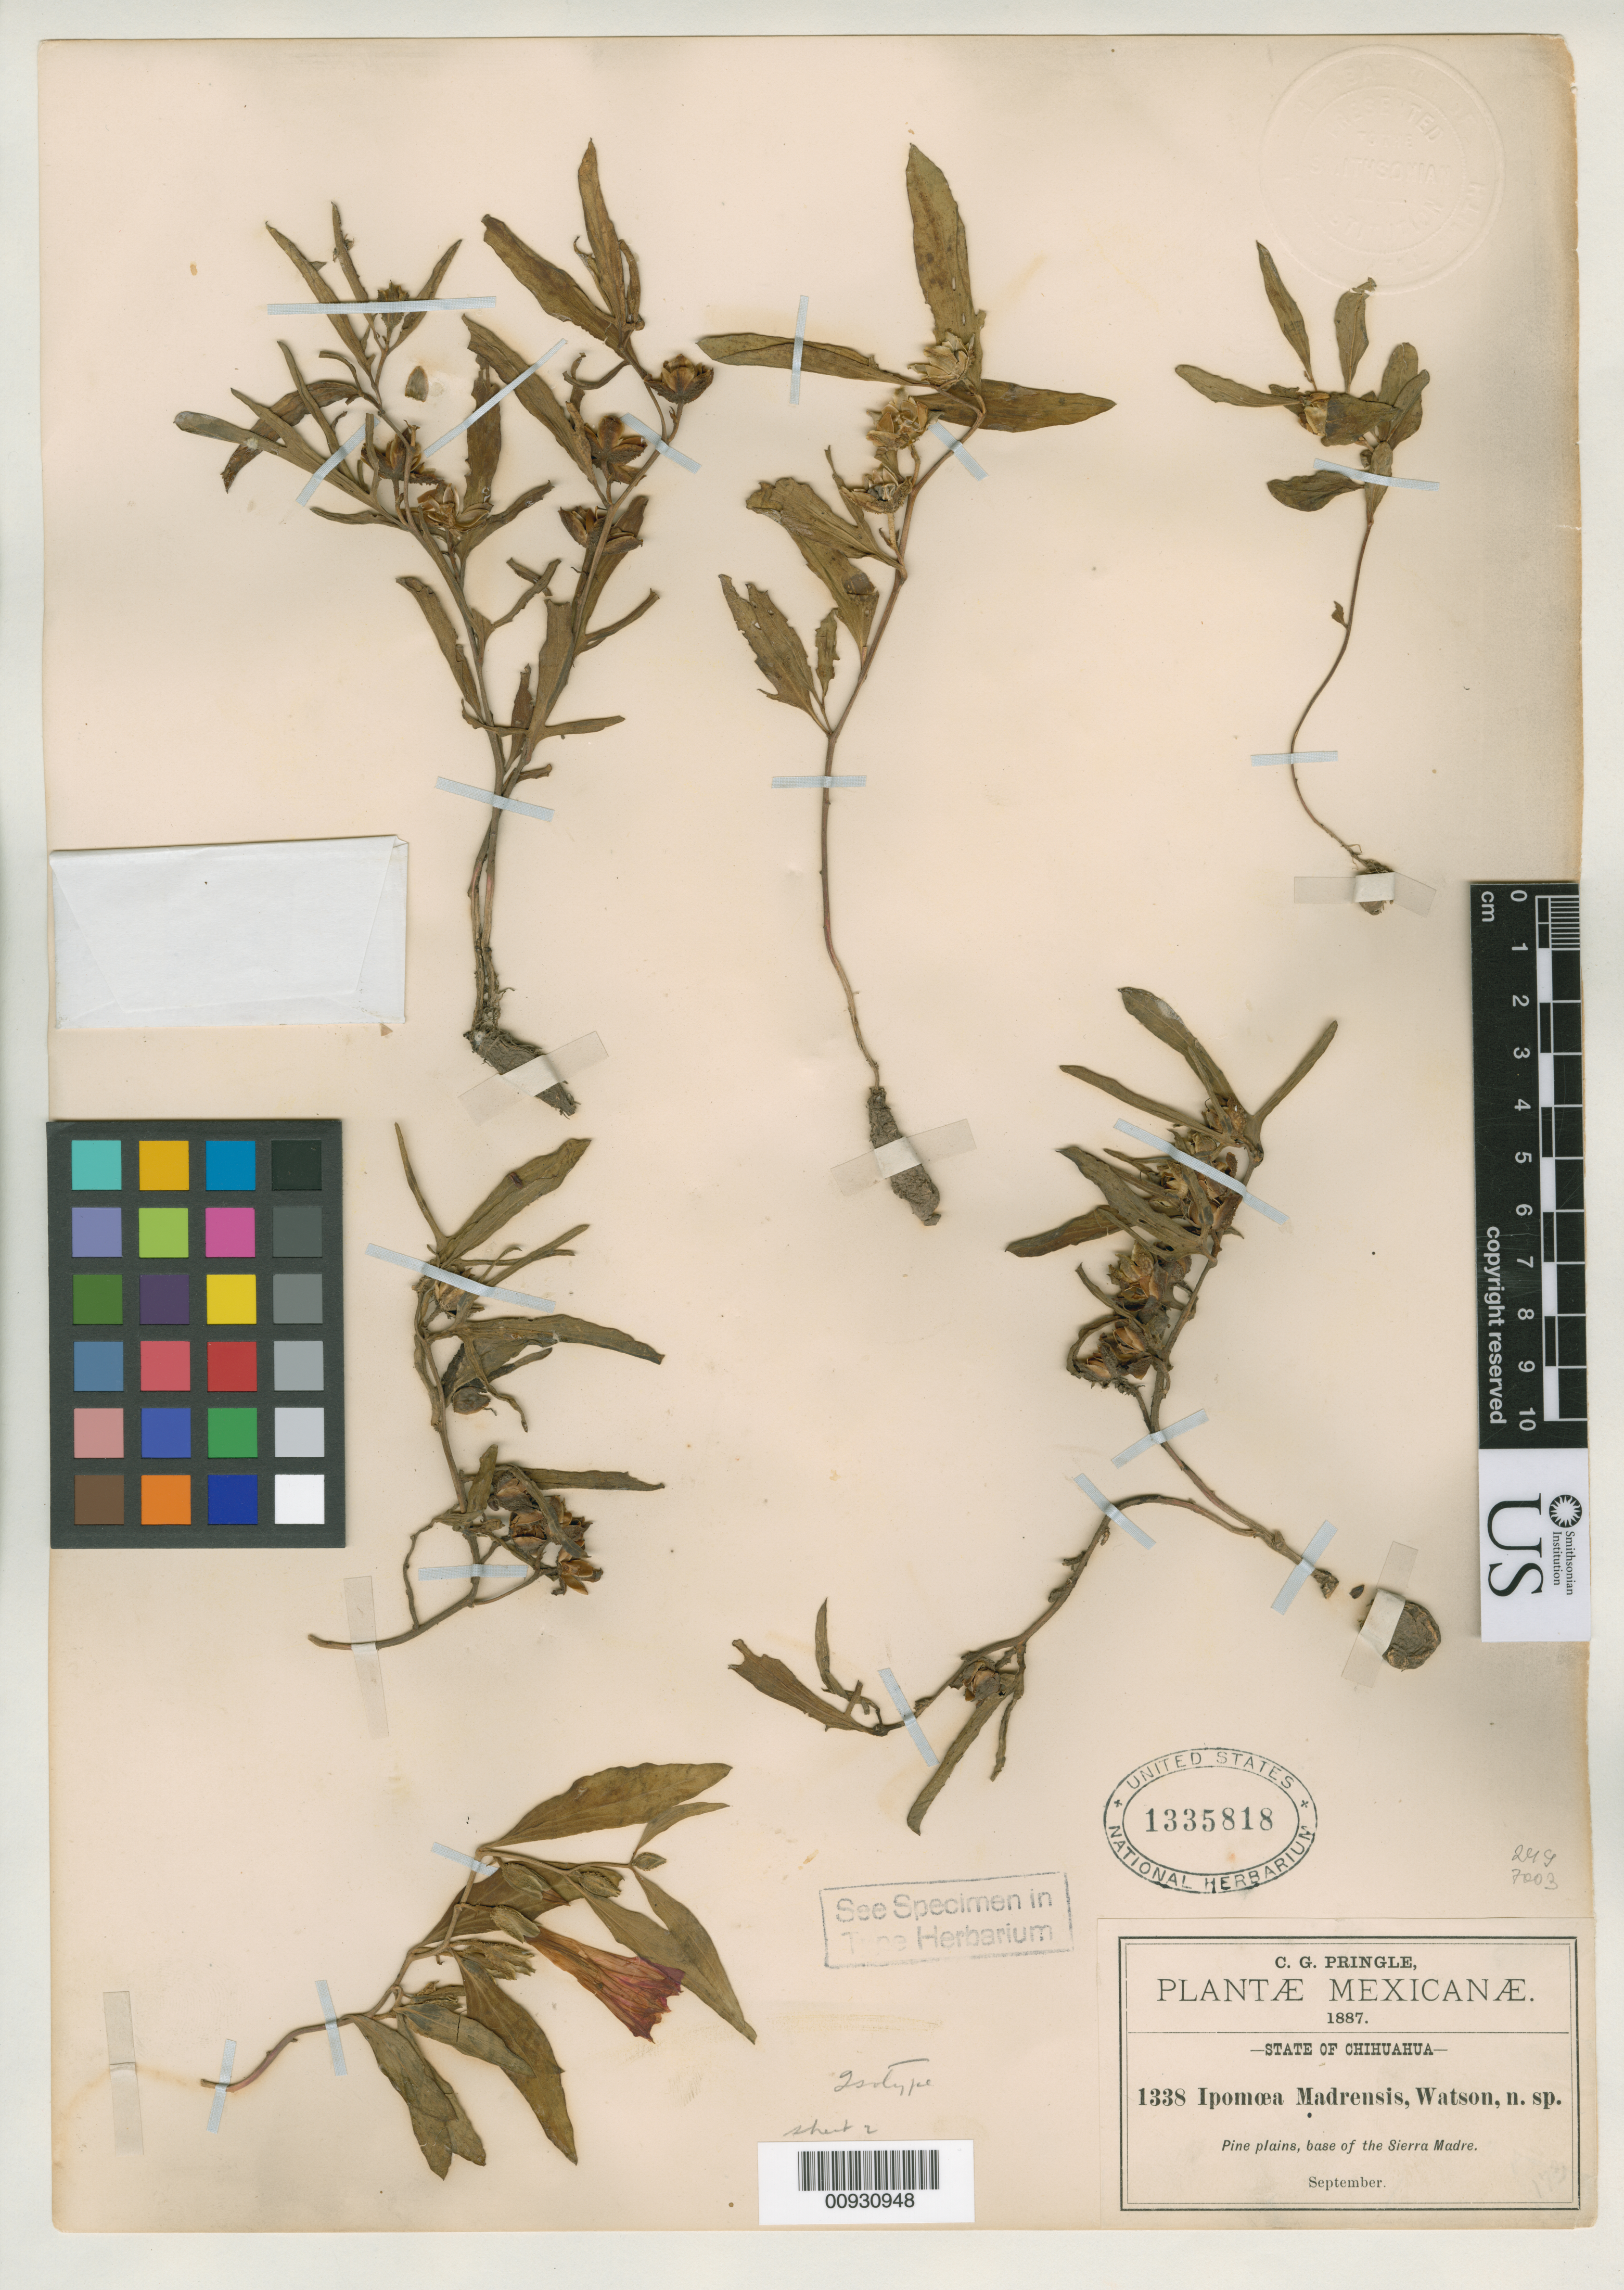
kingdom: Plantae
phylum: Tracheophyta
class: Magnoliopsida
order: Solanales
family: Convolvulaceae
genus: Ipomoea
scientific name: Ipomoea madrensis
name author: S. Watson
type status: Isotype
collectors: C. G. Pringle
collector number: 1338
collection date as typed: Sep 1887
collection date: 1887-09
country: Mexico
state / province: Chihuahua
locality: Base of Sierra Madre.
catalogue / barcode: US 1335818